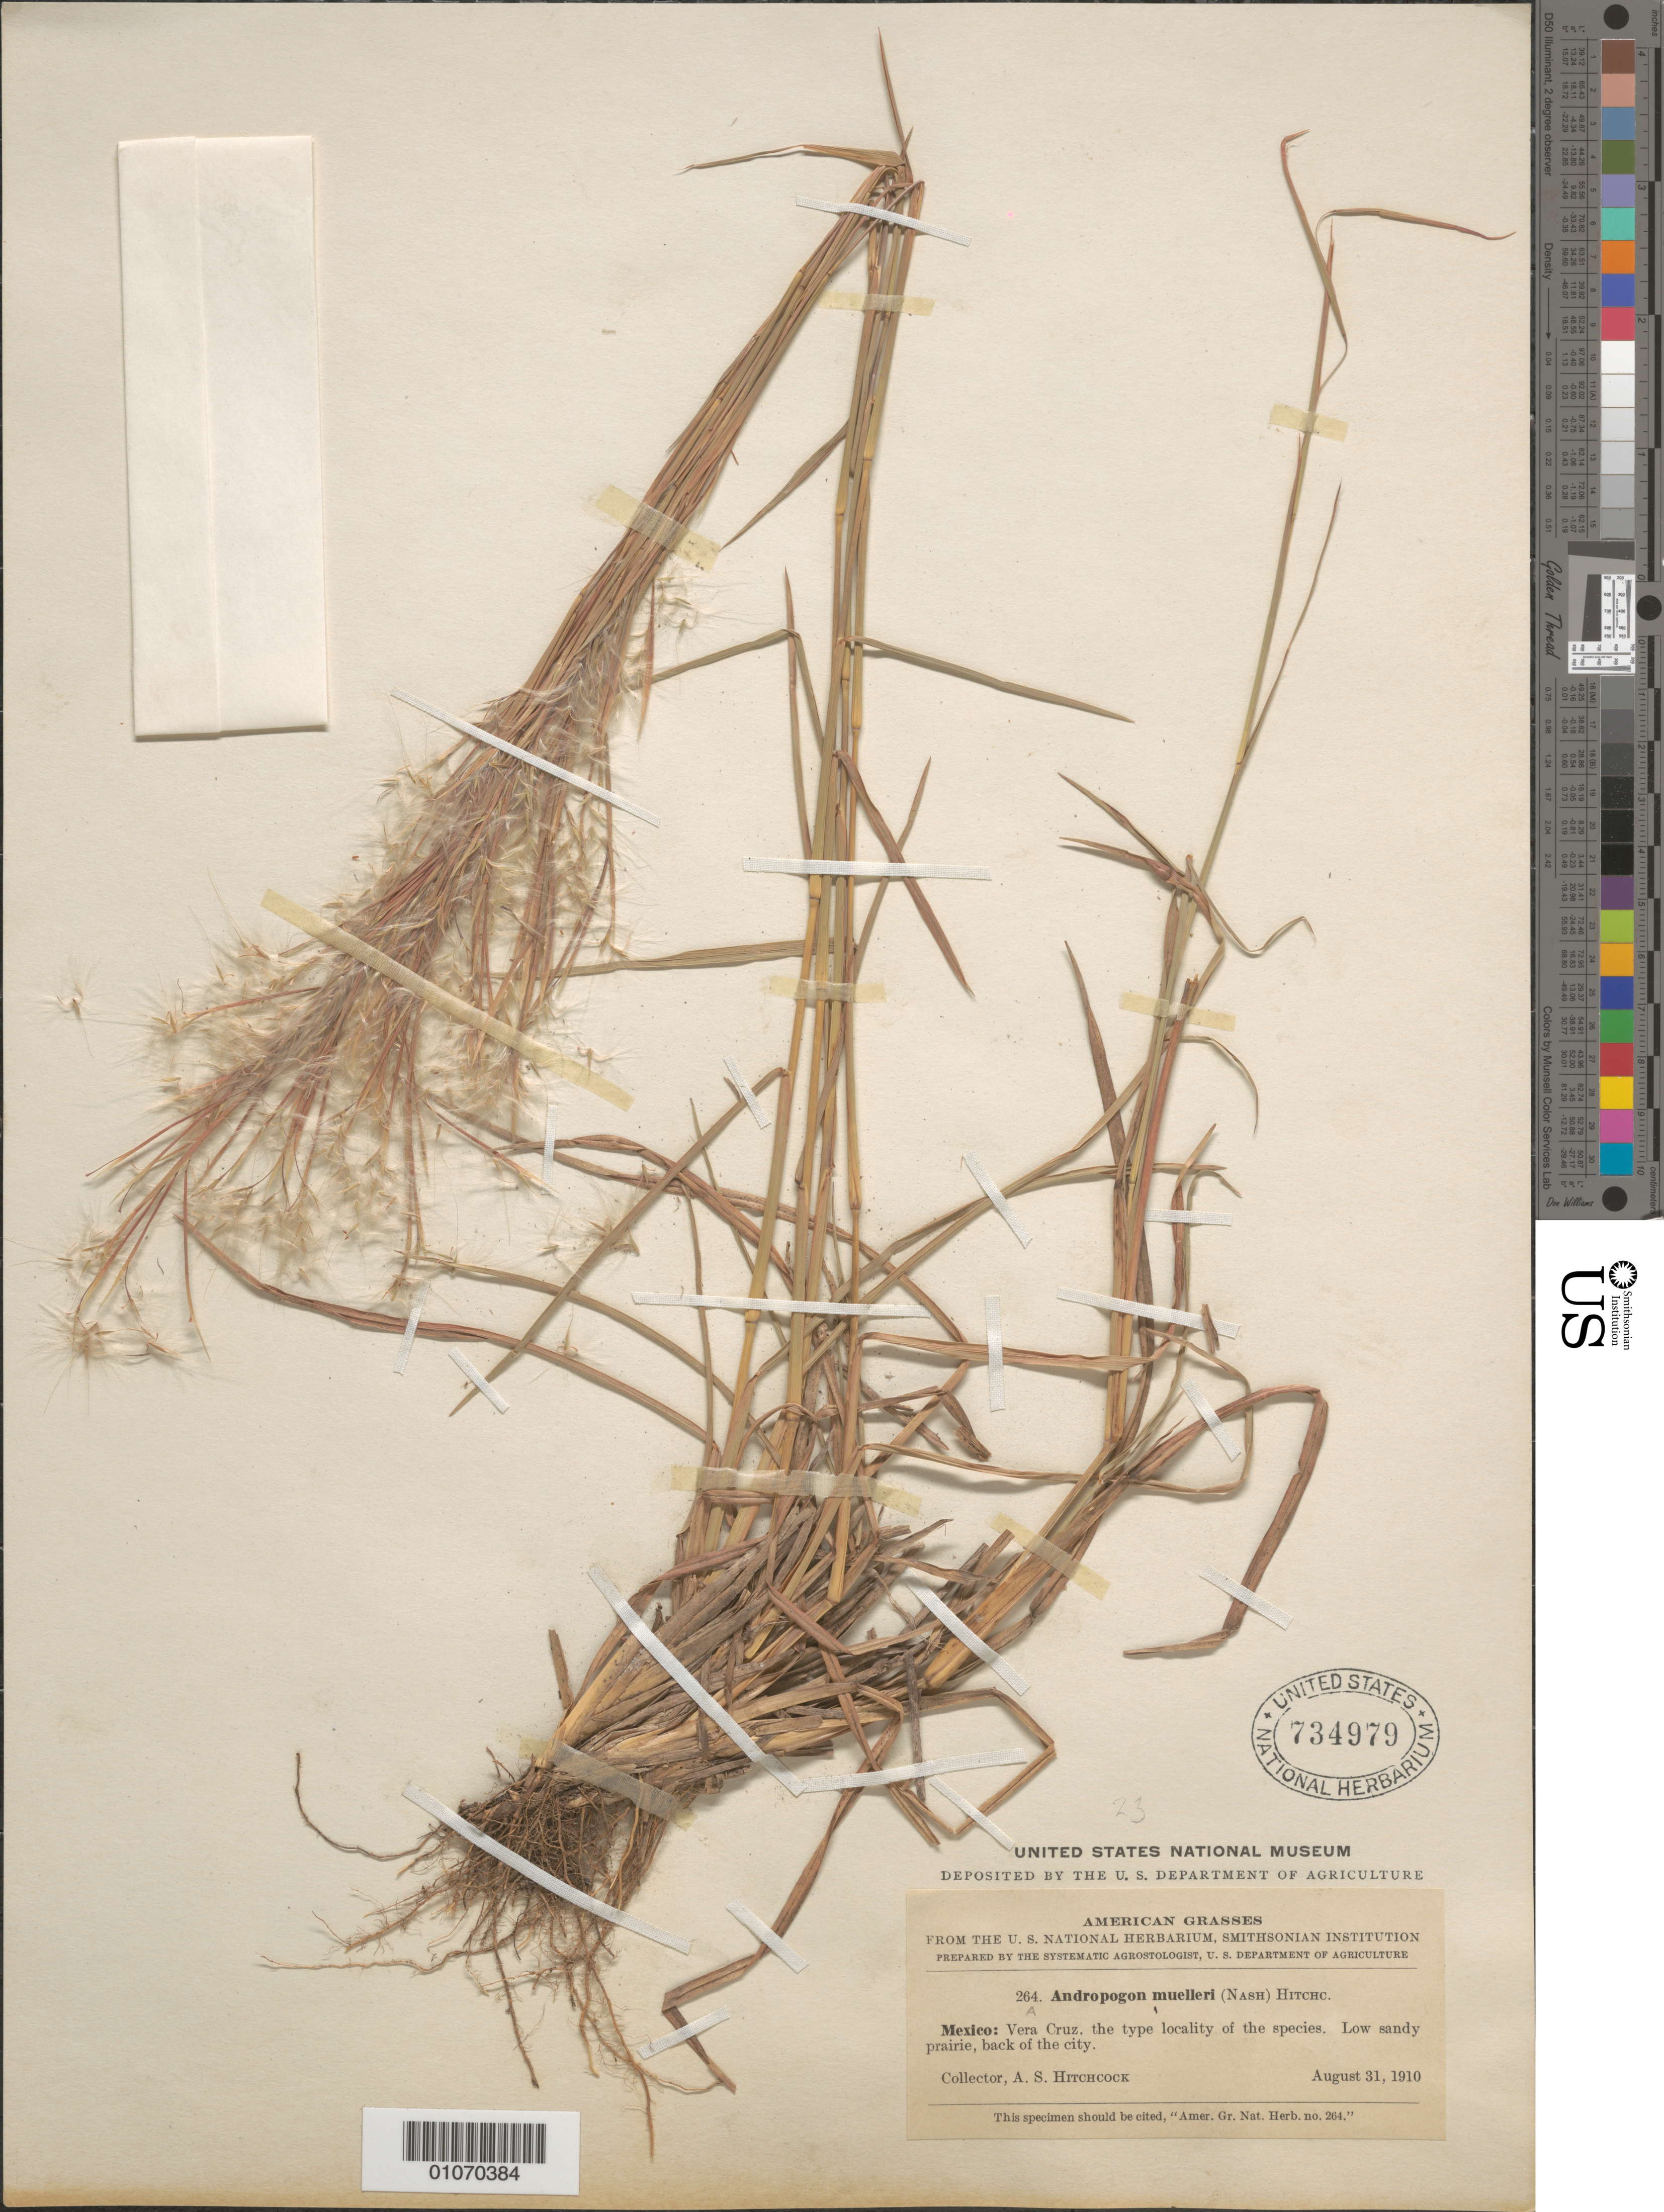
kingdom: Plantae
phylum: Tracheophyta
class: Liliopsida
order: Poales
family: Poaceae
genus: Andropogon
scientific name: Andropogon muelleri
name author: (Nash) Hitchc.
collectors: A. S. Hitchcock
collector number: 264A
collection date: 1910-08-31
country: Mexico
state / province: Veracruz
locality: Back of the city.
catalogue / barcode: US 734979